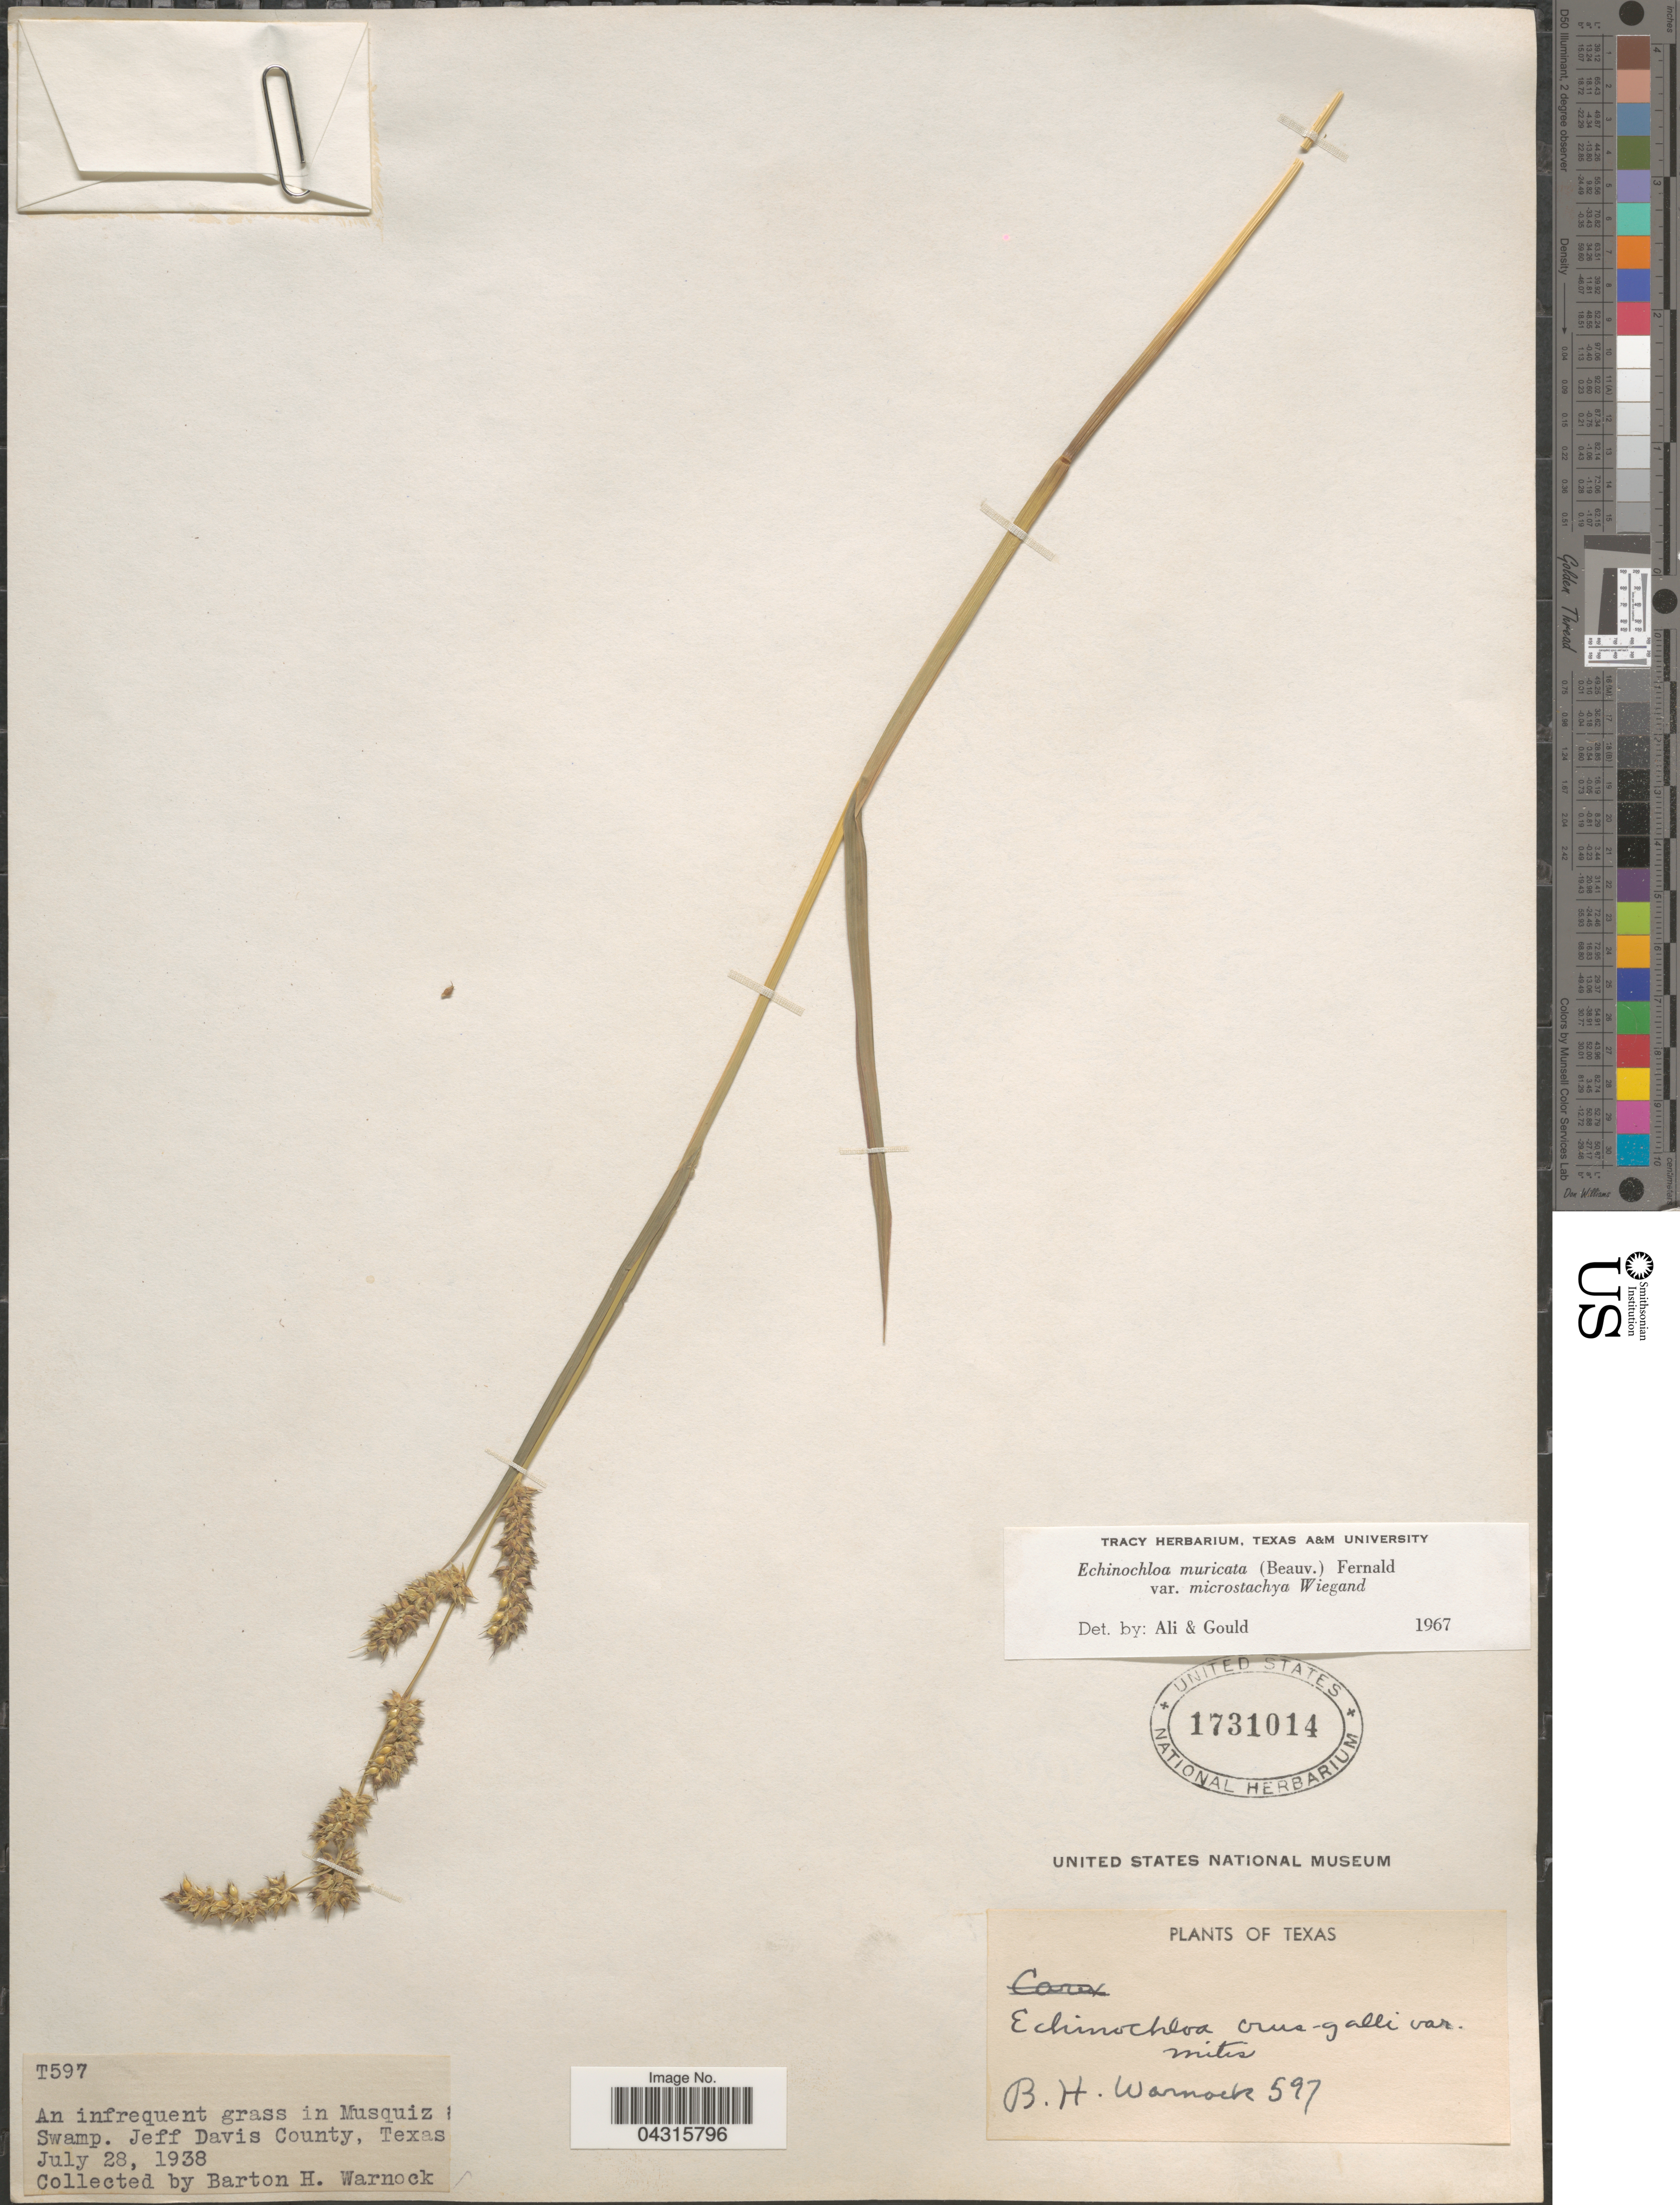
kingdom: Plantae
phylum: Tracheophyta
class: Liliopsida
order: Poales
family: Poaceae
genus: Echinochloa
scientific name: Echinochloa muricata var. microstachya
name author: Wiegand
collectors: B. H. Warnock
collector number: T597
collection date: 1938-07-28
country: United States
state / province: Texas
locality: An infrequent grass in Musquiz Swamp. Jeff Davis County.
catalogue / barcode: US 1731014